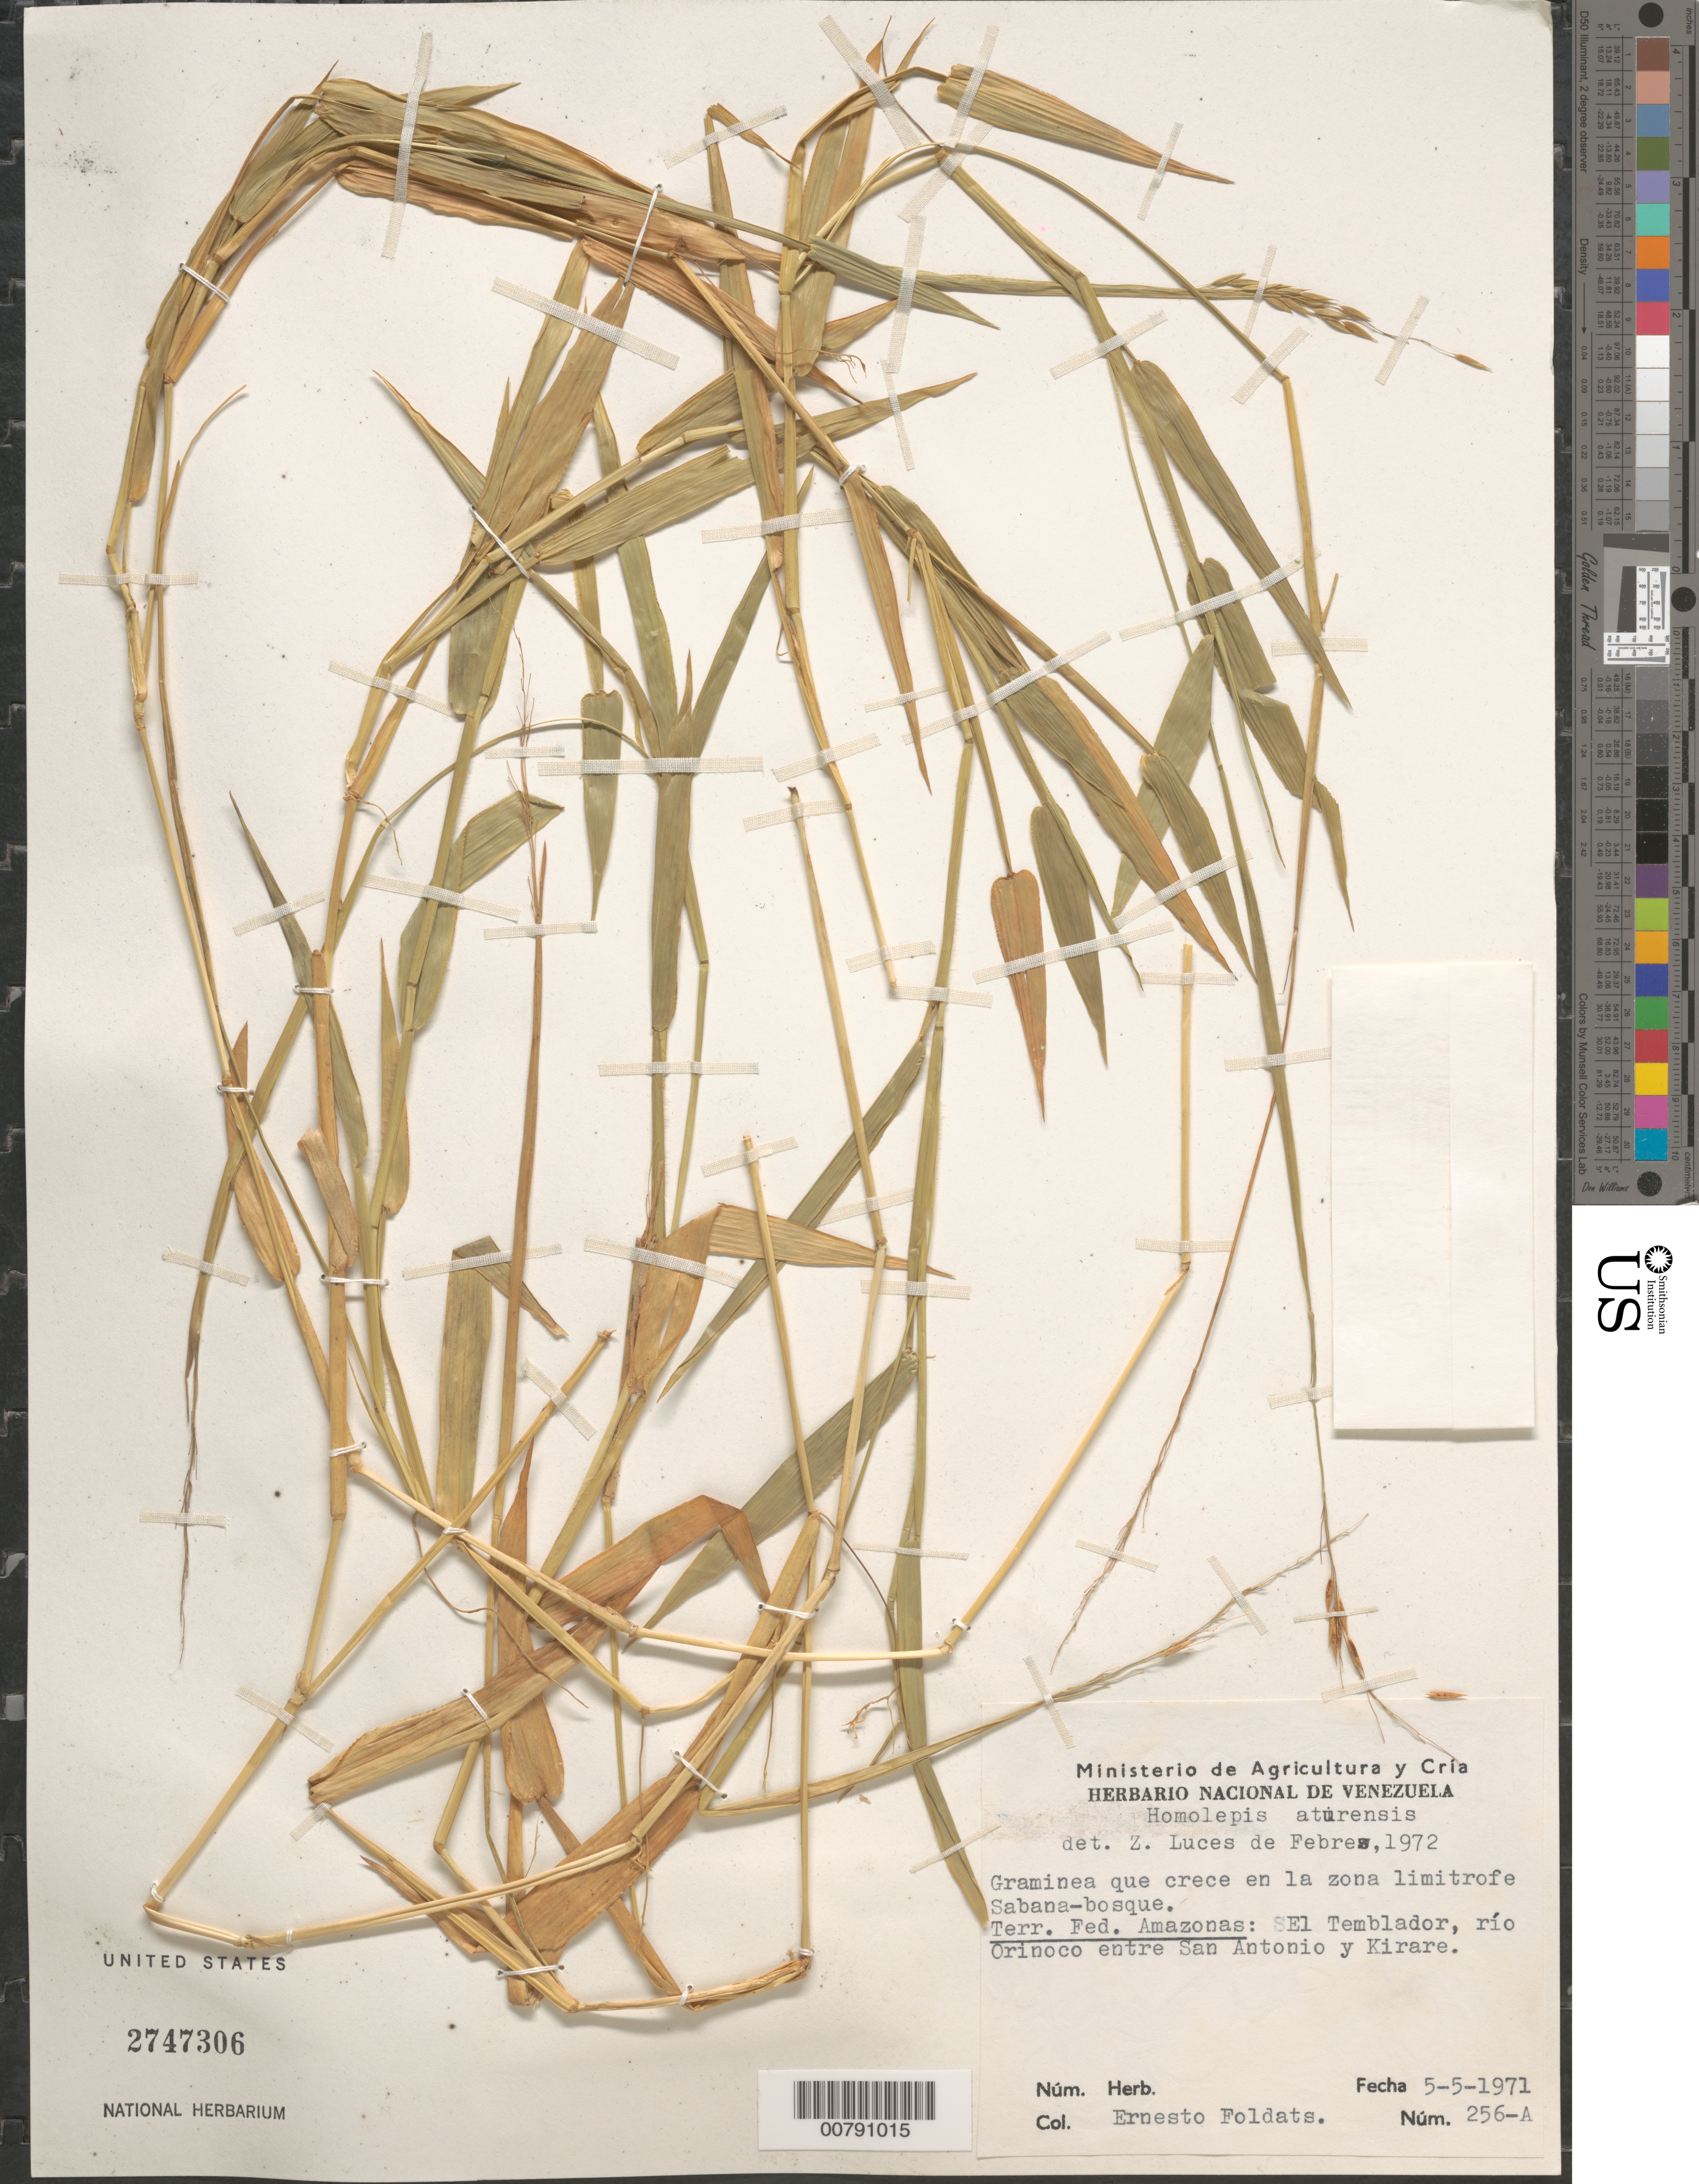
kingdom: Plantae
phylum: Tracheophyta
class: Liliopsida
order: Poales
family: Poaceae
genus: Homolepis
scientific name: Homolepis aturensis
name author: (Kunth) Chase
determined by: Luces de Febres, Z.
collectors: E. Foldats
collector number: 256 A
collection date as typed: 5-May-71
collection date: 1971-05-05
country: Venezuela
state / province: Amazonas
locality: El Temblador, Río Orinoco; betw San Antonio & Kirare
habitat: Zona limitrofe Sabana-bosque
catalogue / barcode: US 2747306